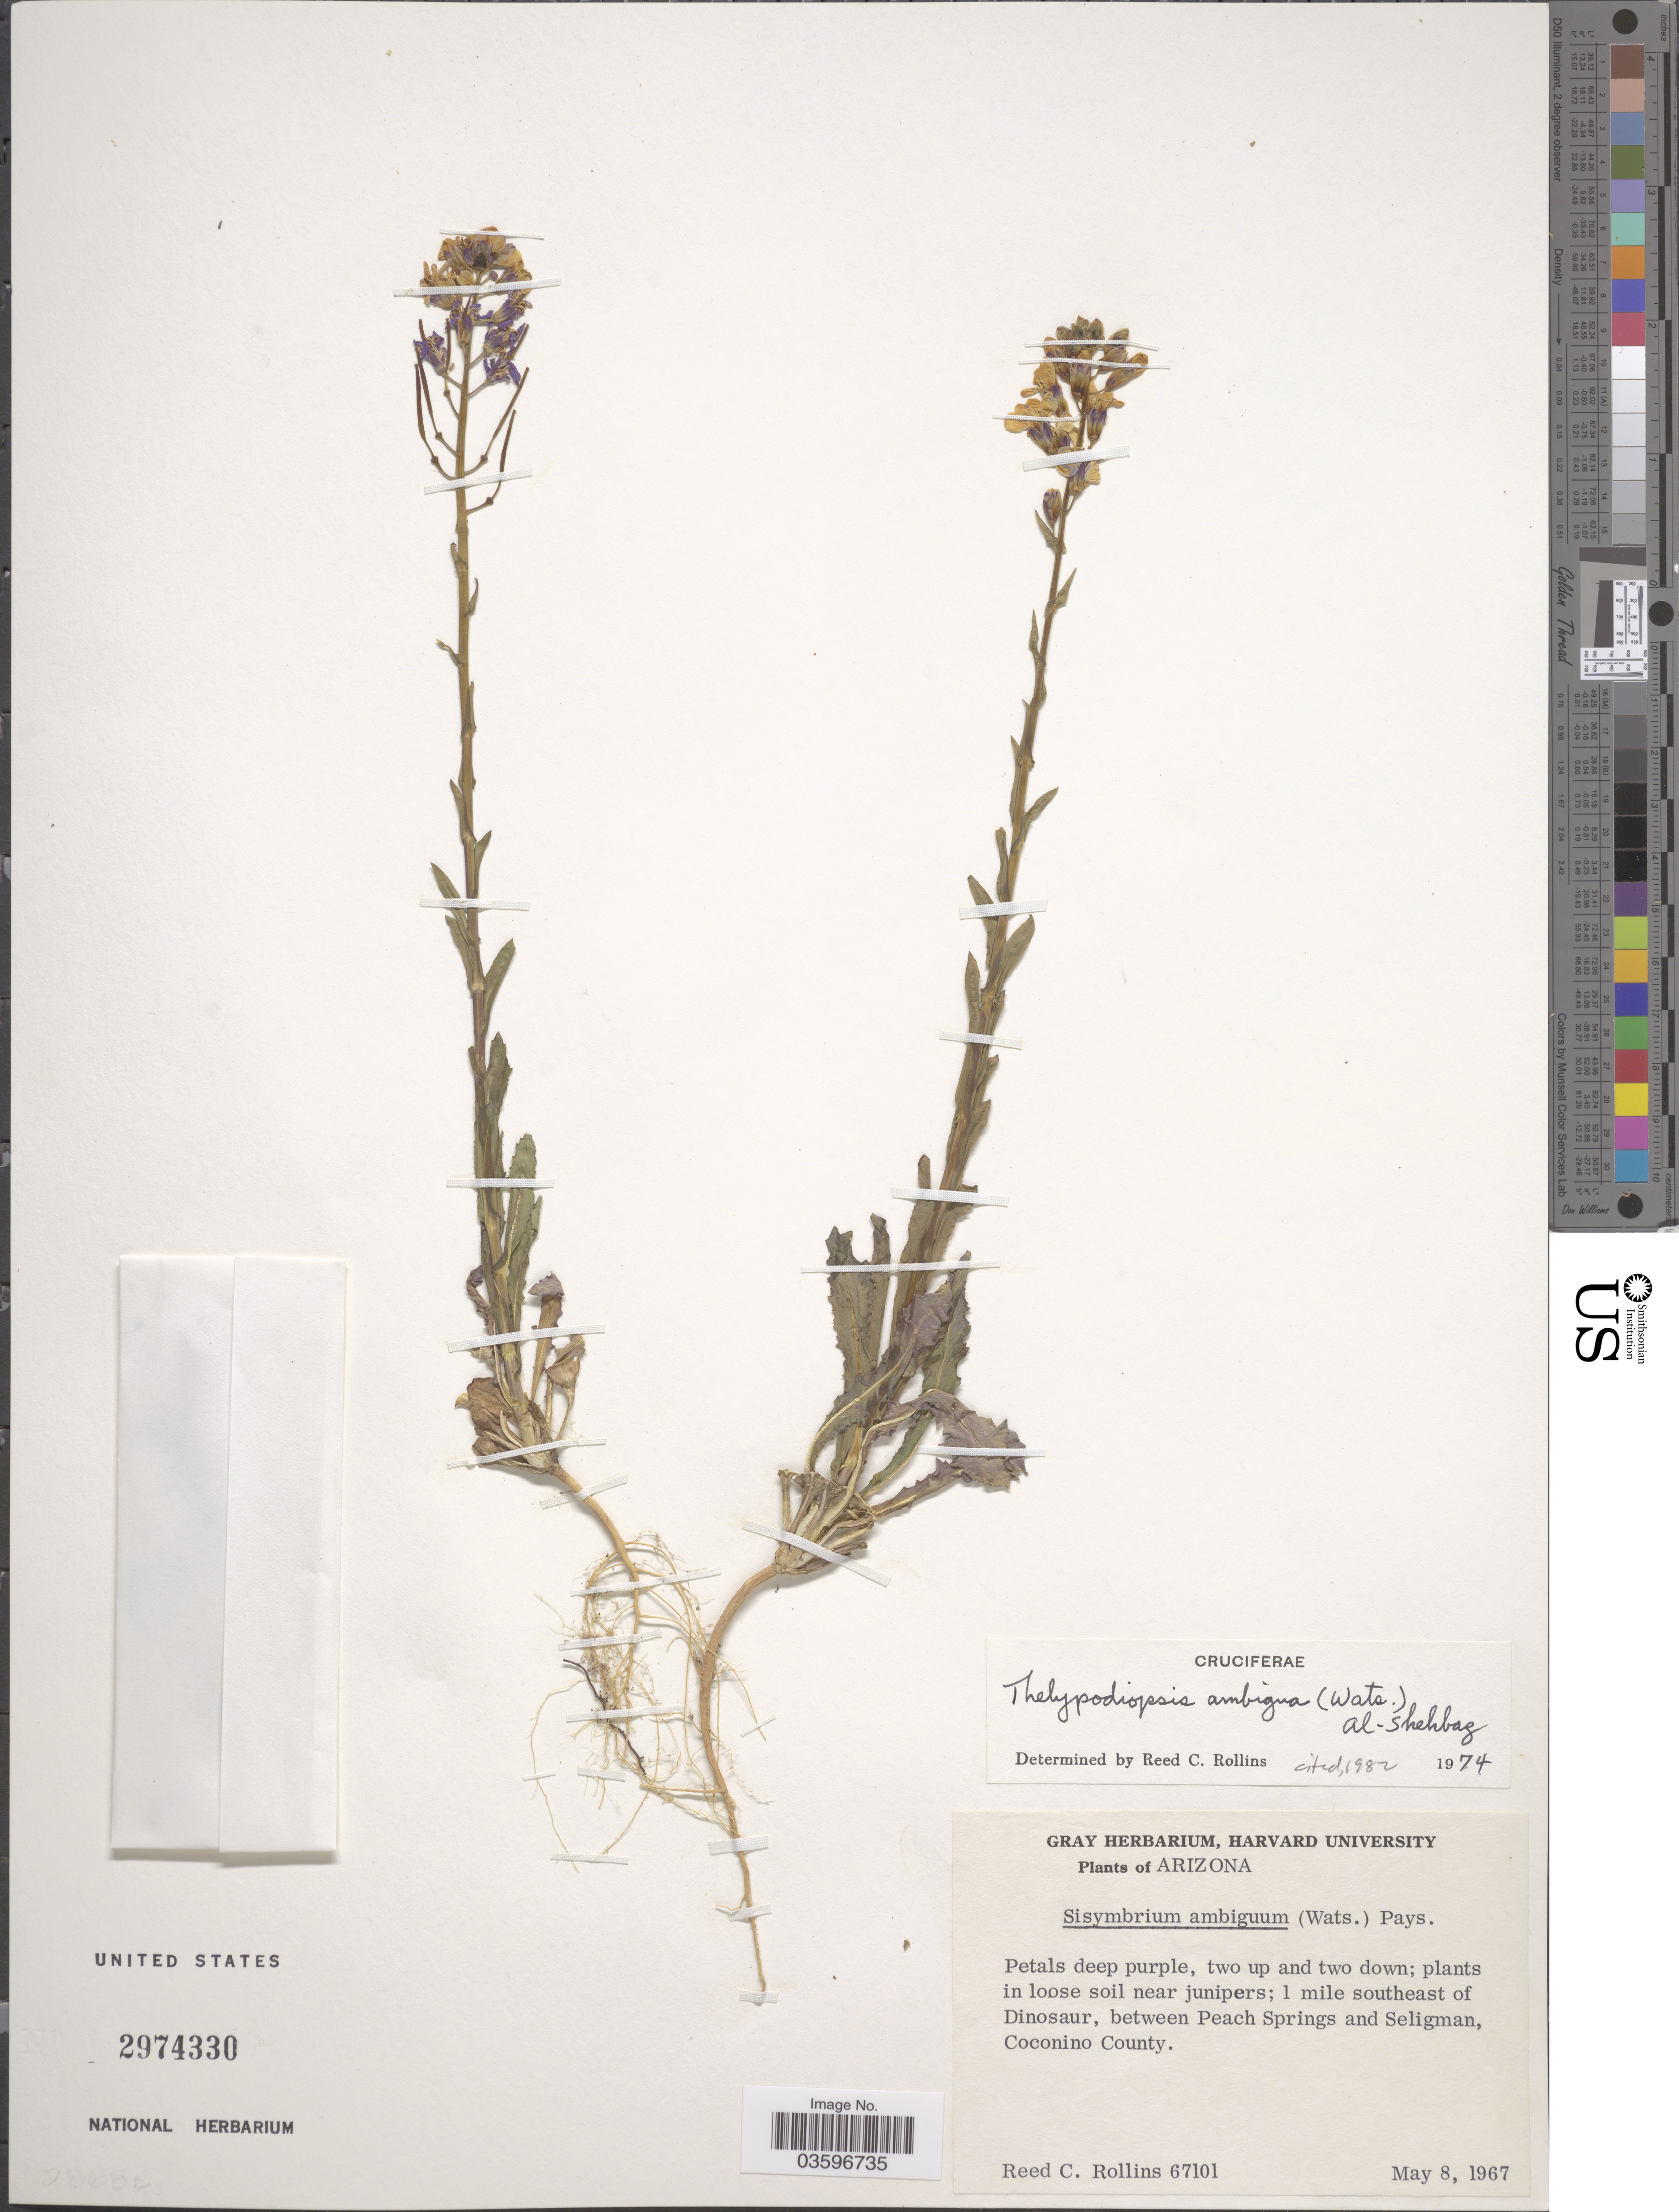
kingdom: Plantae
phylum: Tracheophyta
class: Magnoliopsida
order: Brassicales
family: Brassicaceae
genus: Thelypodiopsis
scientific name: Thelypodiopsis ambigua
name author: (S. Watson) Al-Shehbaz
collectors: R. C. Rollins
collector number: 67101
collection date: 1967-05-08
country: United States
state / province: Arizona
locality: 1 mile southeast of Dinosaur, between Peach Springs and Seligman, Coconino County.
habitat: plants in loose soil near junipers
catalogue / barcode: US 2974330